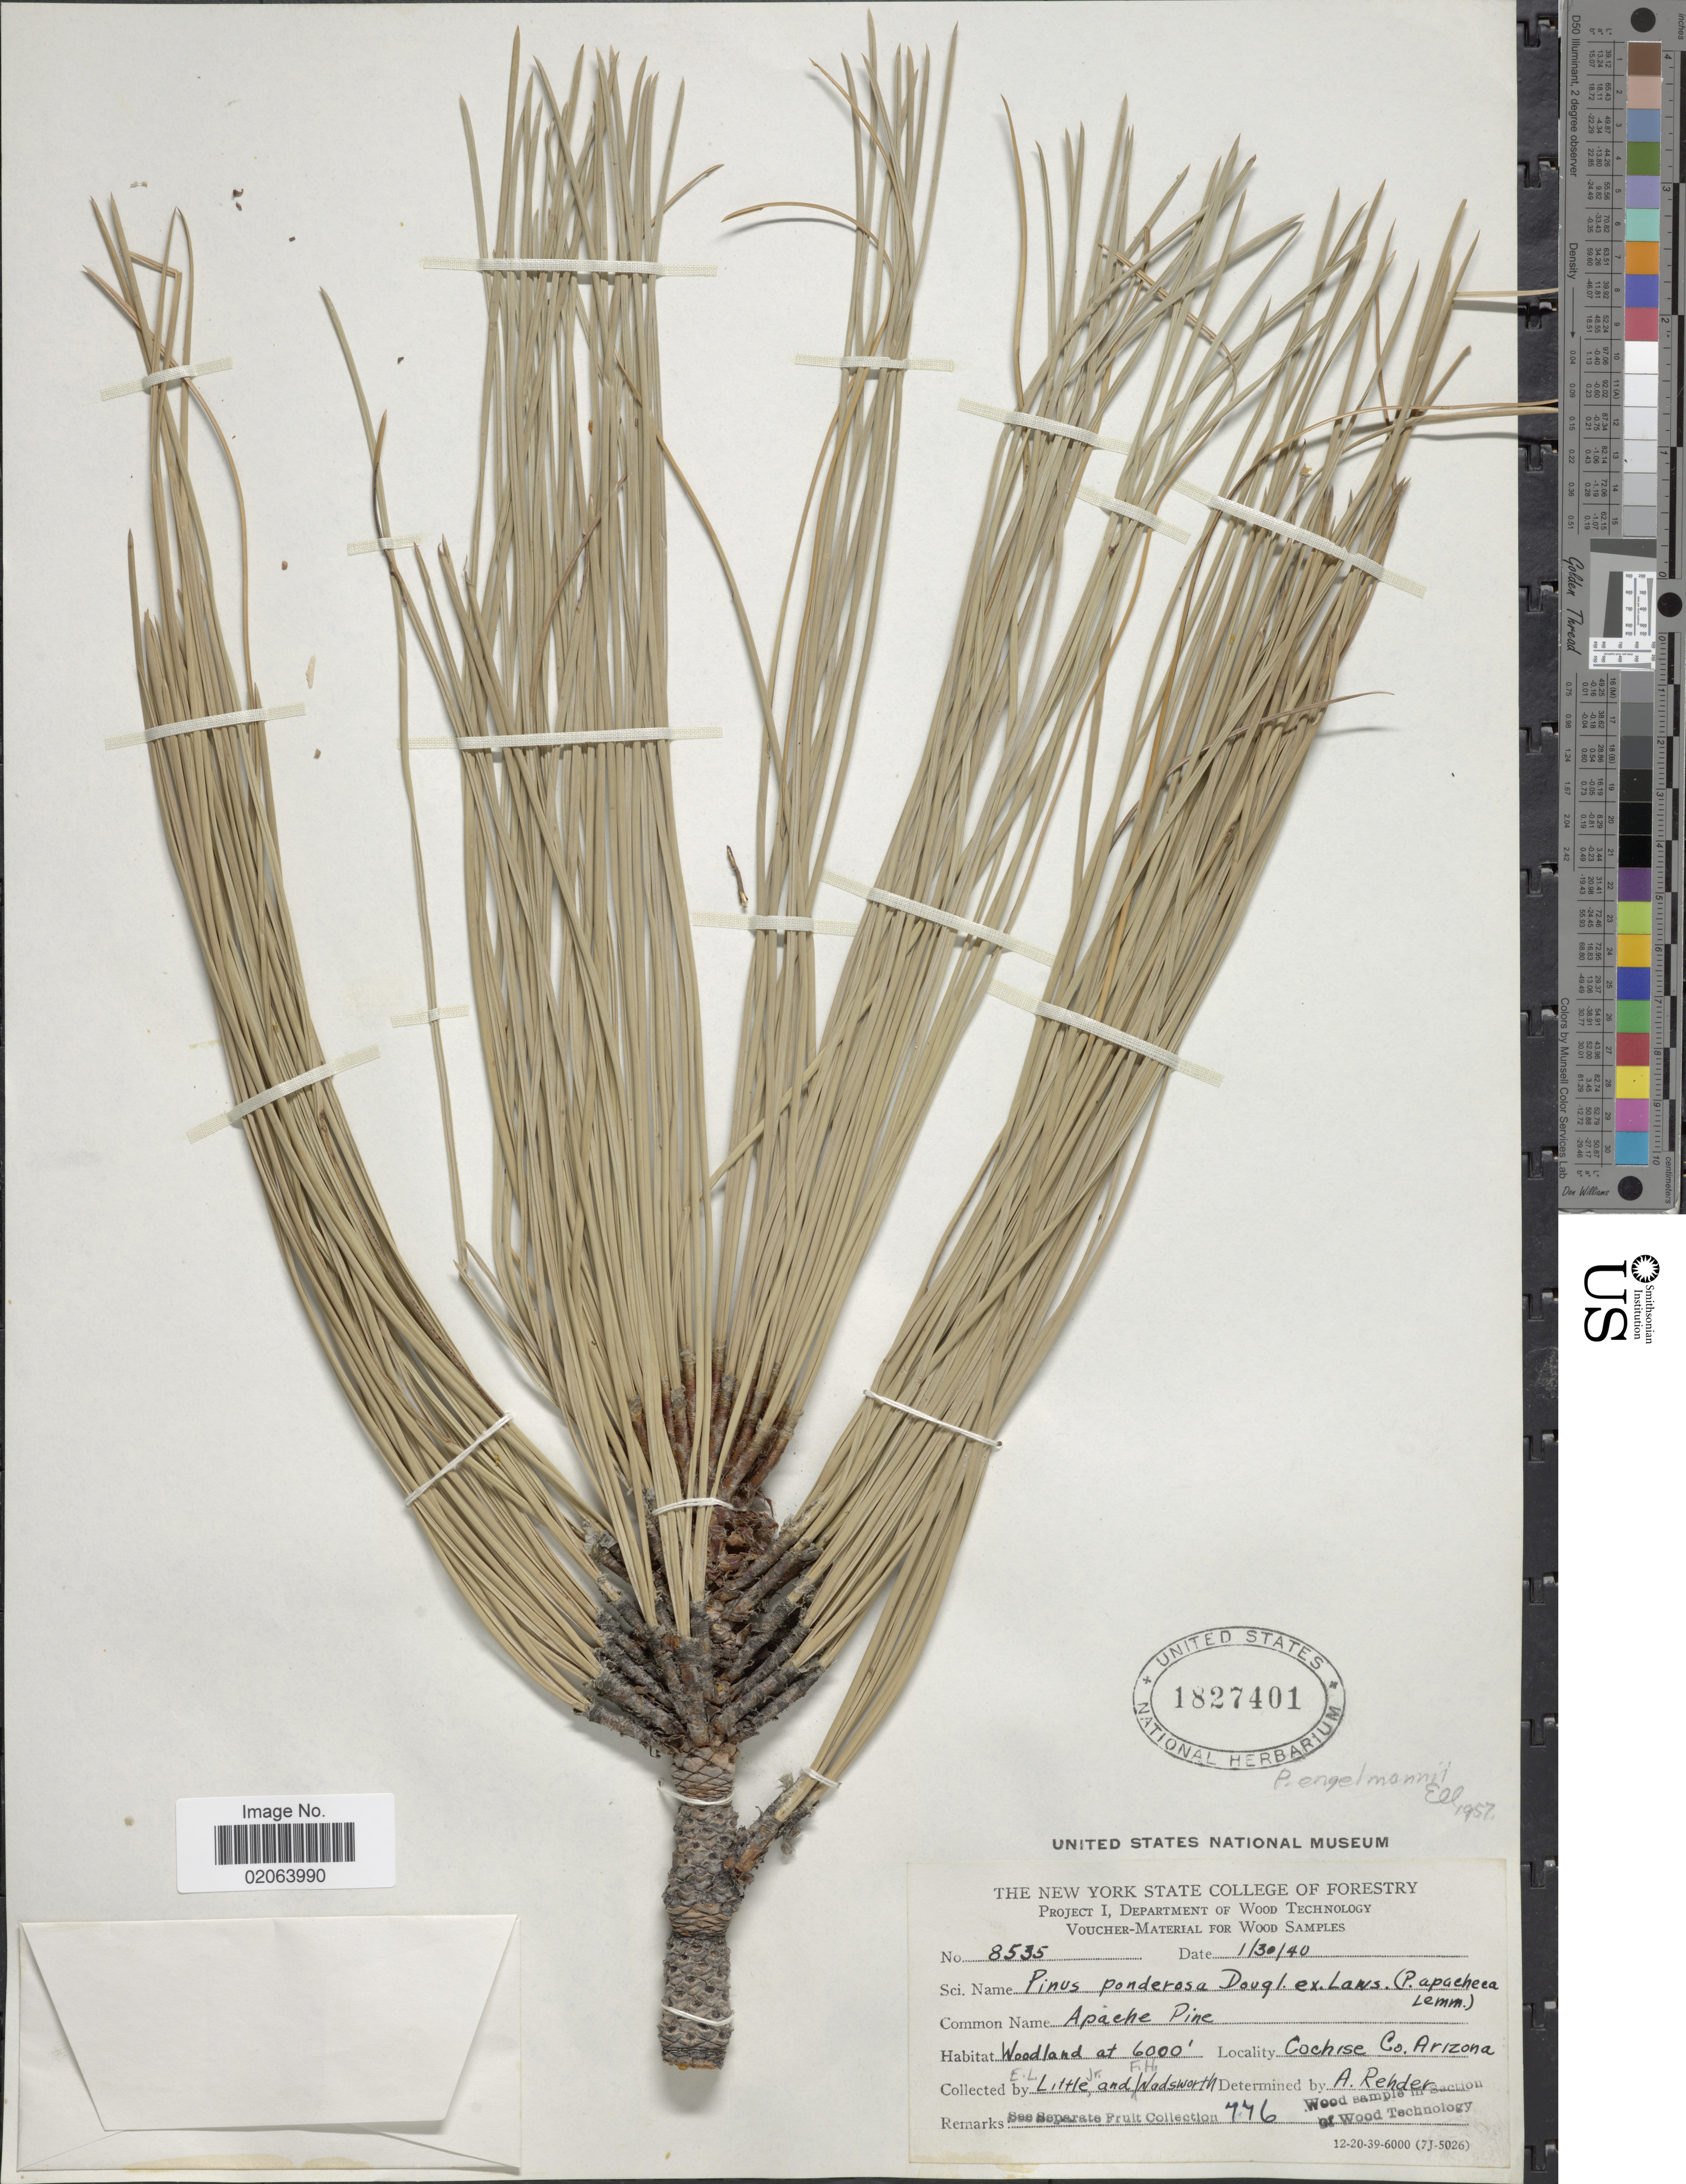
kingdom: Plantae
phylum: Tracheophyta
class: Pinopsida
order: Pinales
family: Pinaceae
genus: Pinus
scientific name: Pinus engelmannii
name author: Carrière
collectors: E. L. Little & F. Wadsworth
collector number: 8535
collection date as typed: Transcribed d/m/y: 30/1/40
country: United States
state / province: Arizona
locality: Cochise Co.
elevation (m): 1829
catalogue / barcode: US 1827401